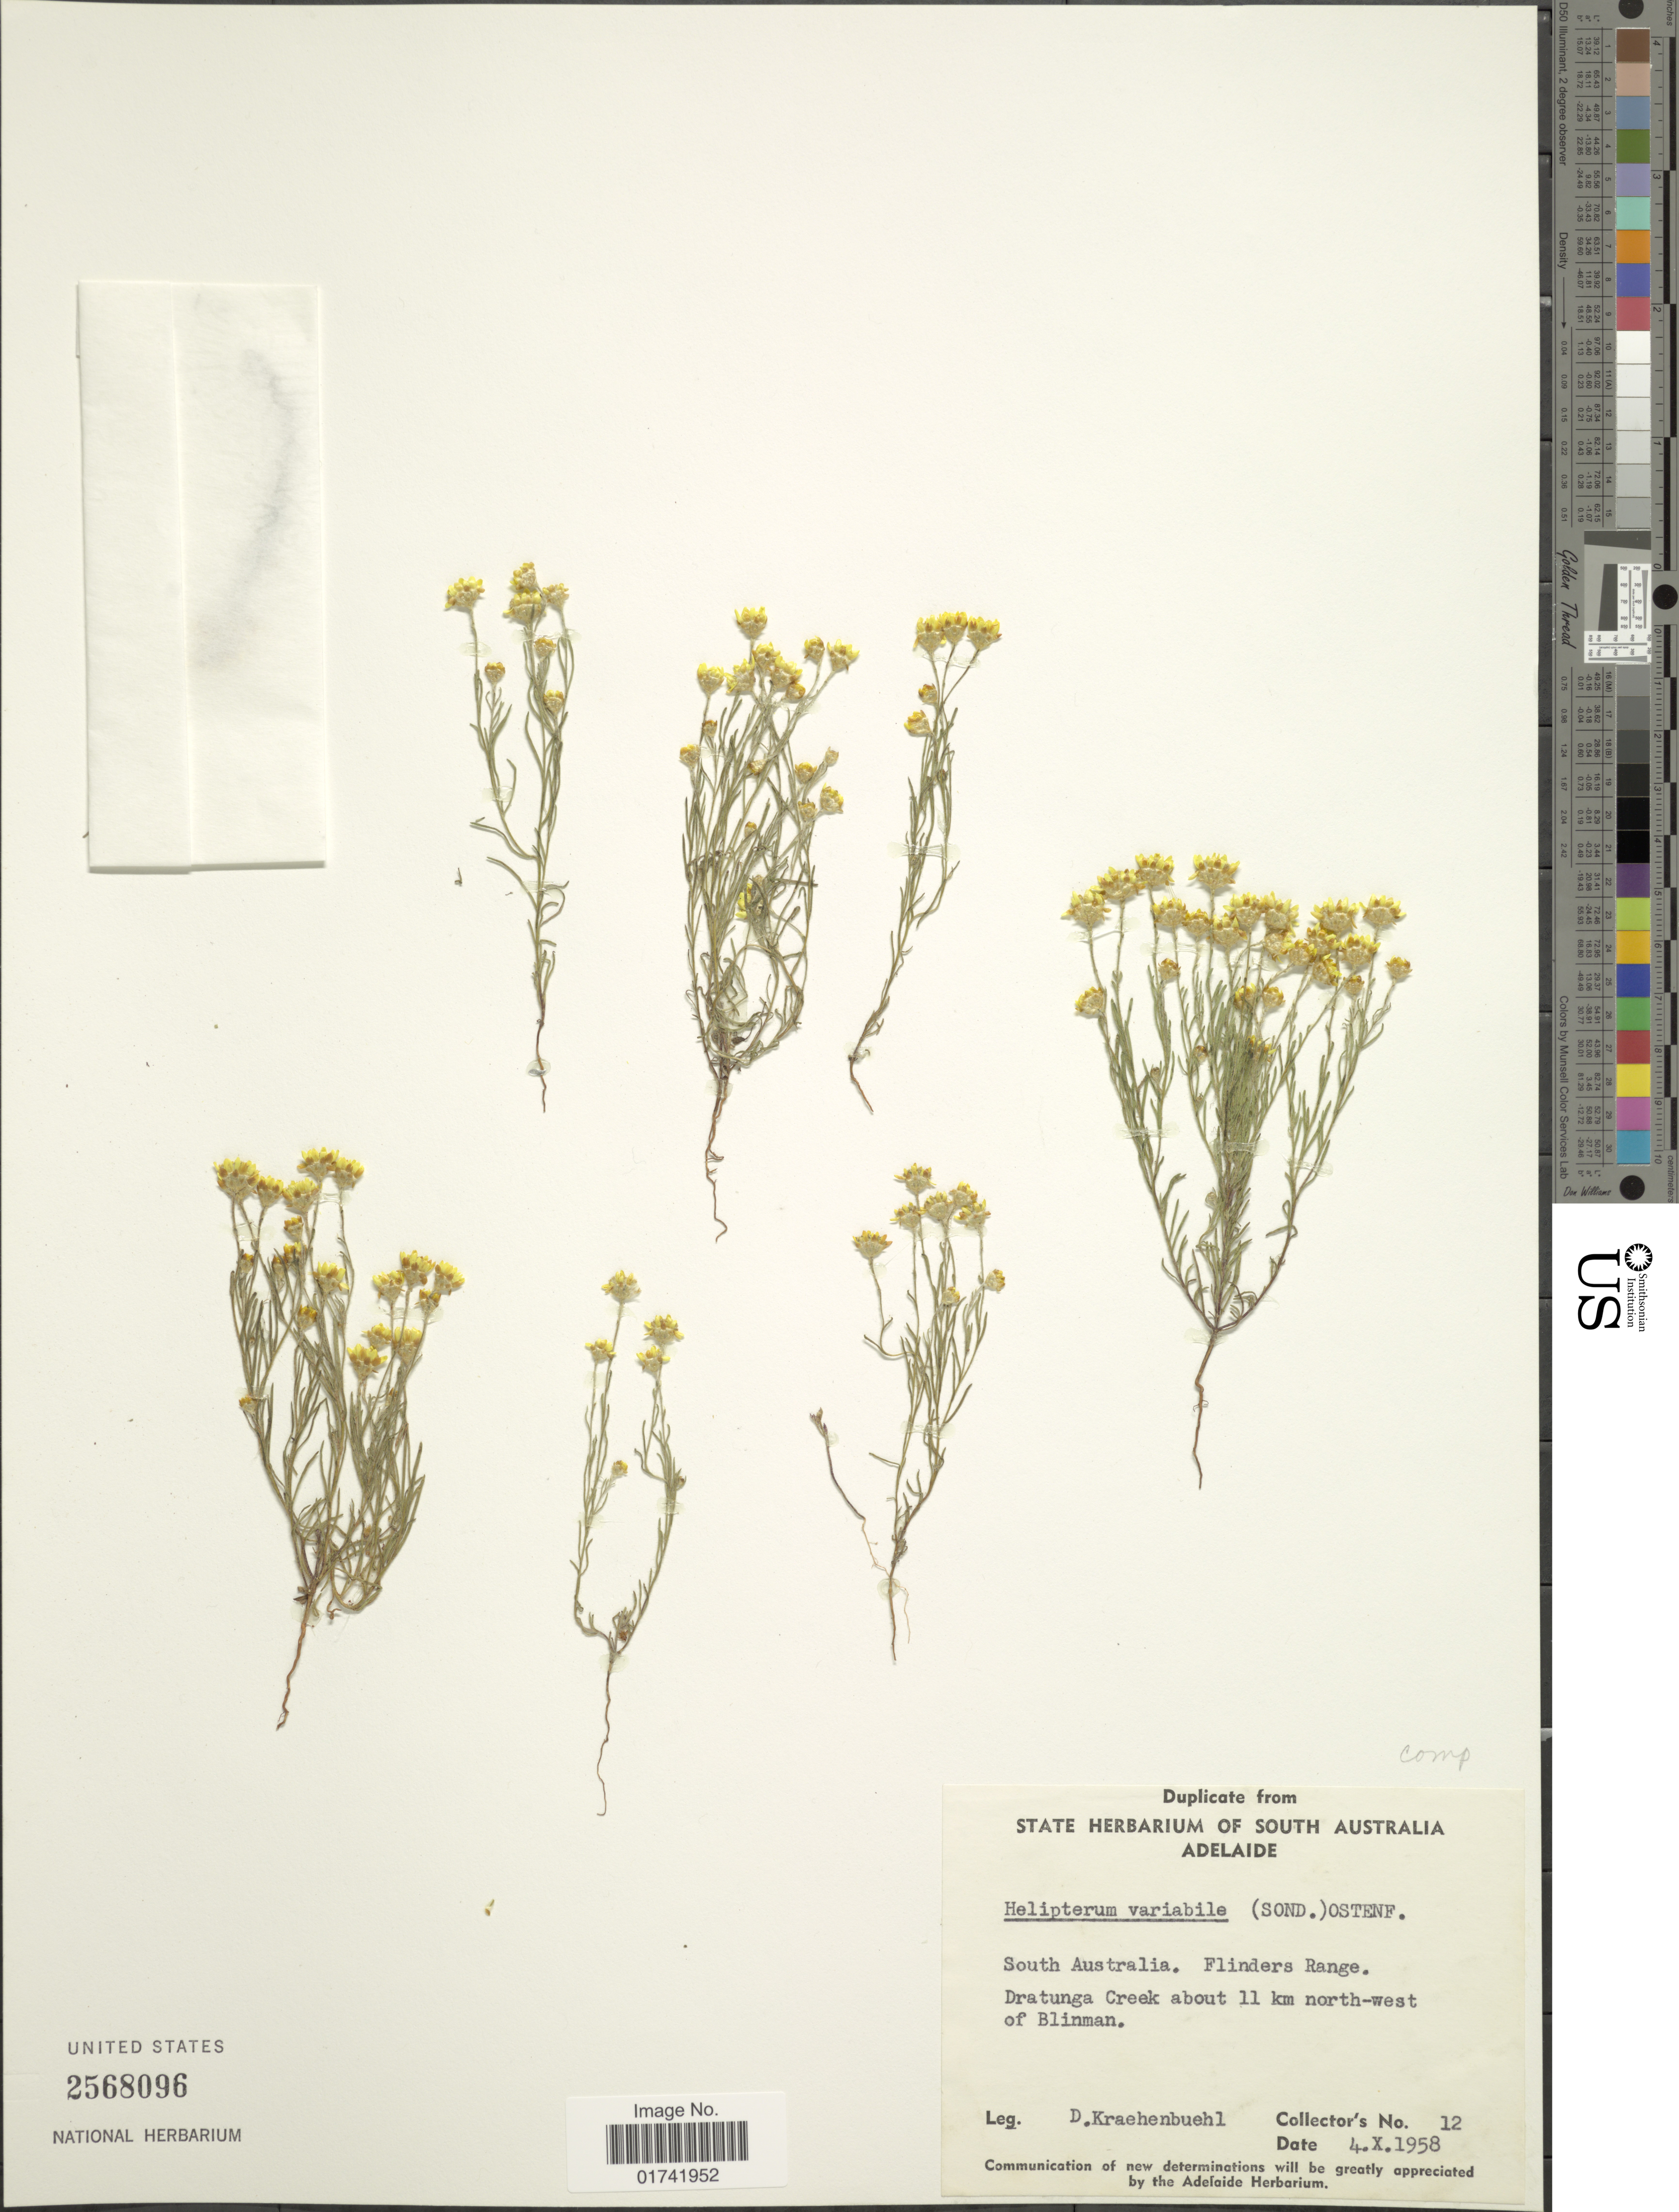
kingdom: Plantae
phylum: Tracheophyta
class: Magnoliopsida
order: Asterales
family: Asteraceae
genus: Helipterum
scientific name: Helipterum variabile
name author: (Sond.) Ostenf.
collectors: D. Kraehenbuehl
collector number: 12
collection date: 1958-10-04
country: Australia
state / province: South Australia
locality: Flinders Range. Dratunga Creek about 11 km north-west of Blinman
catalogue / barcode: US 2568096